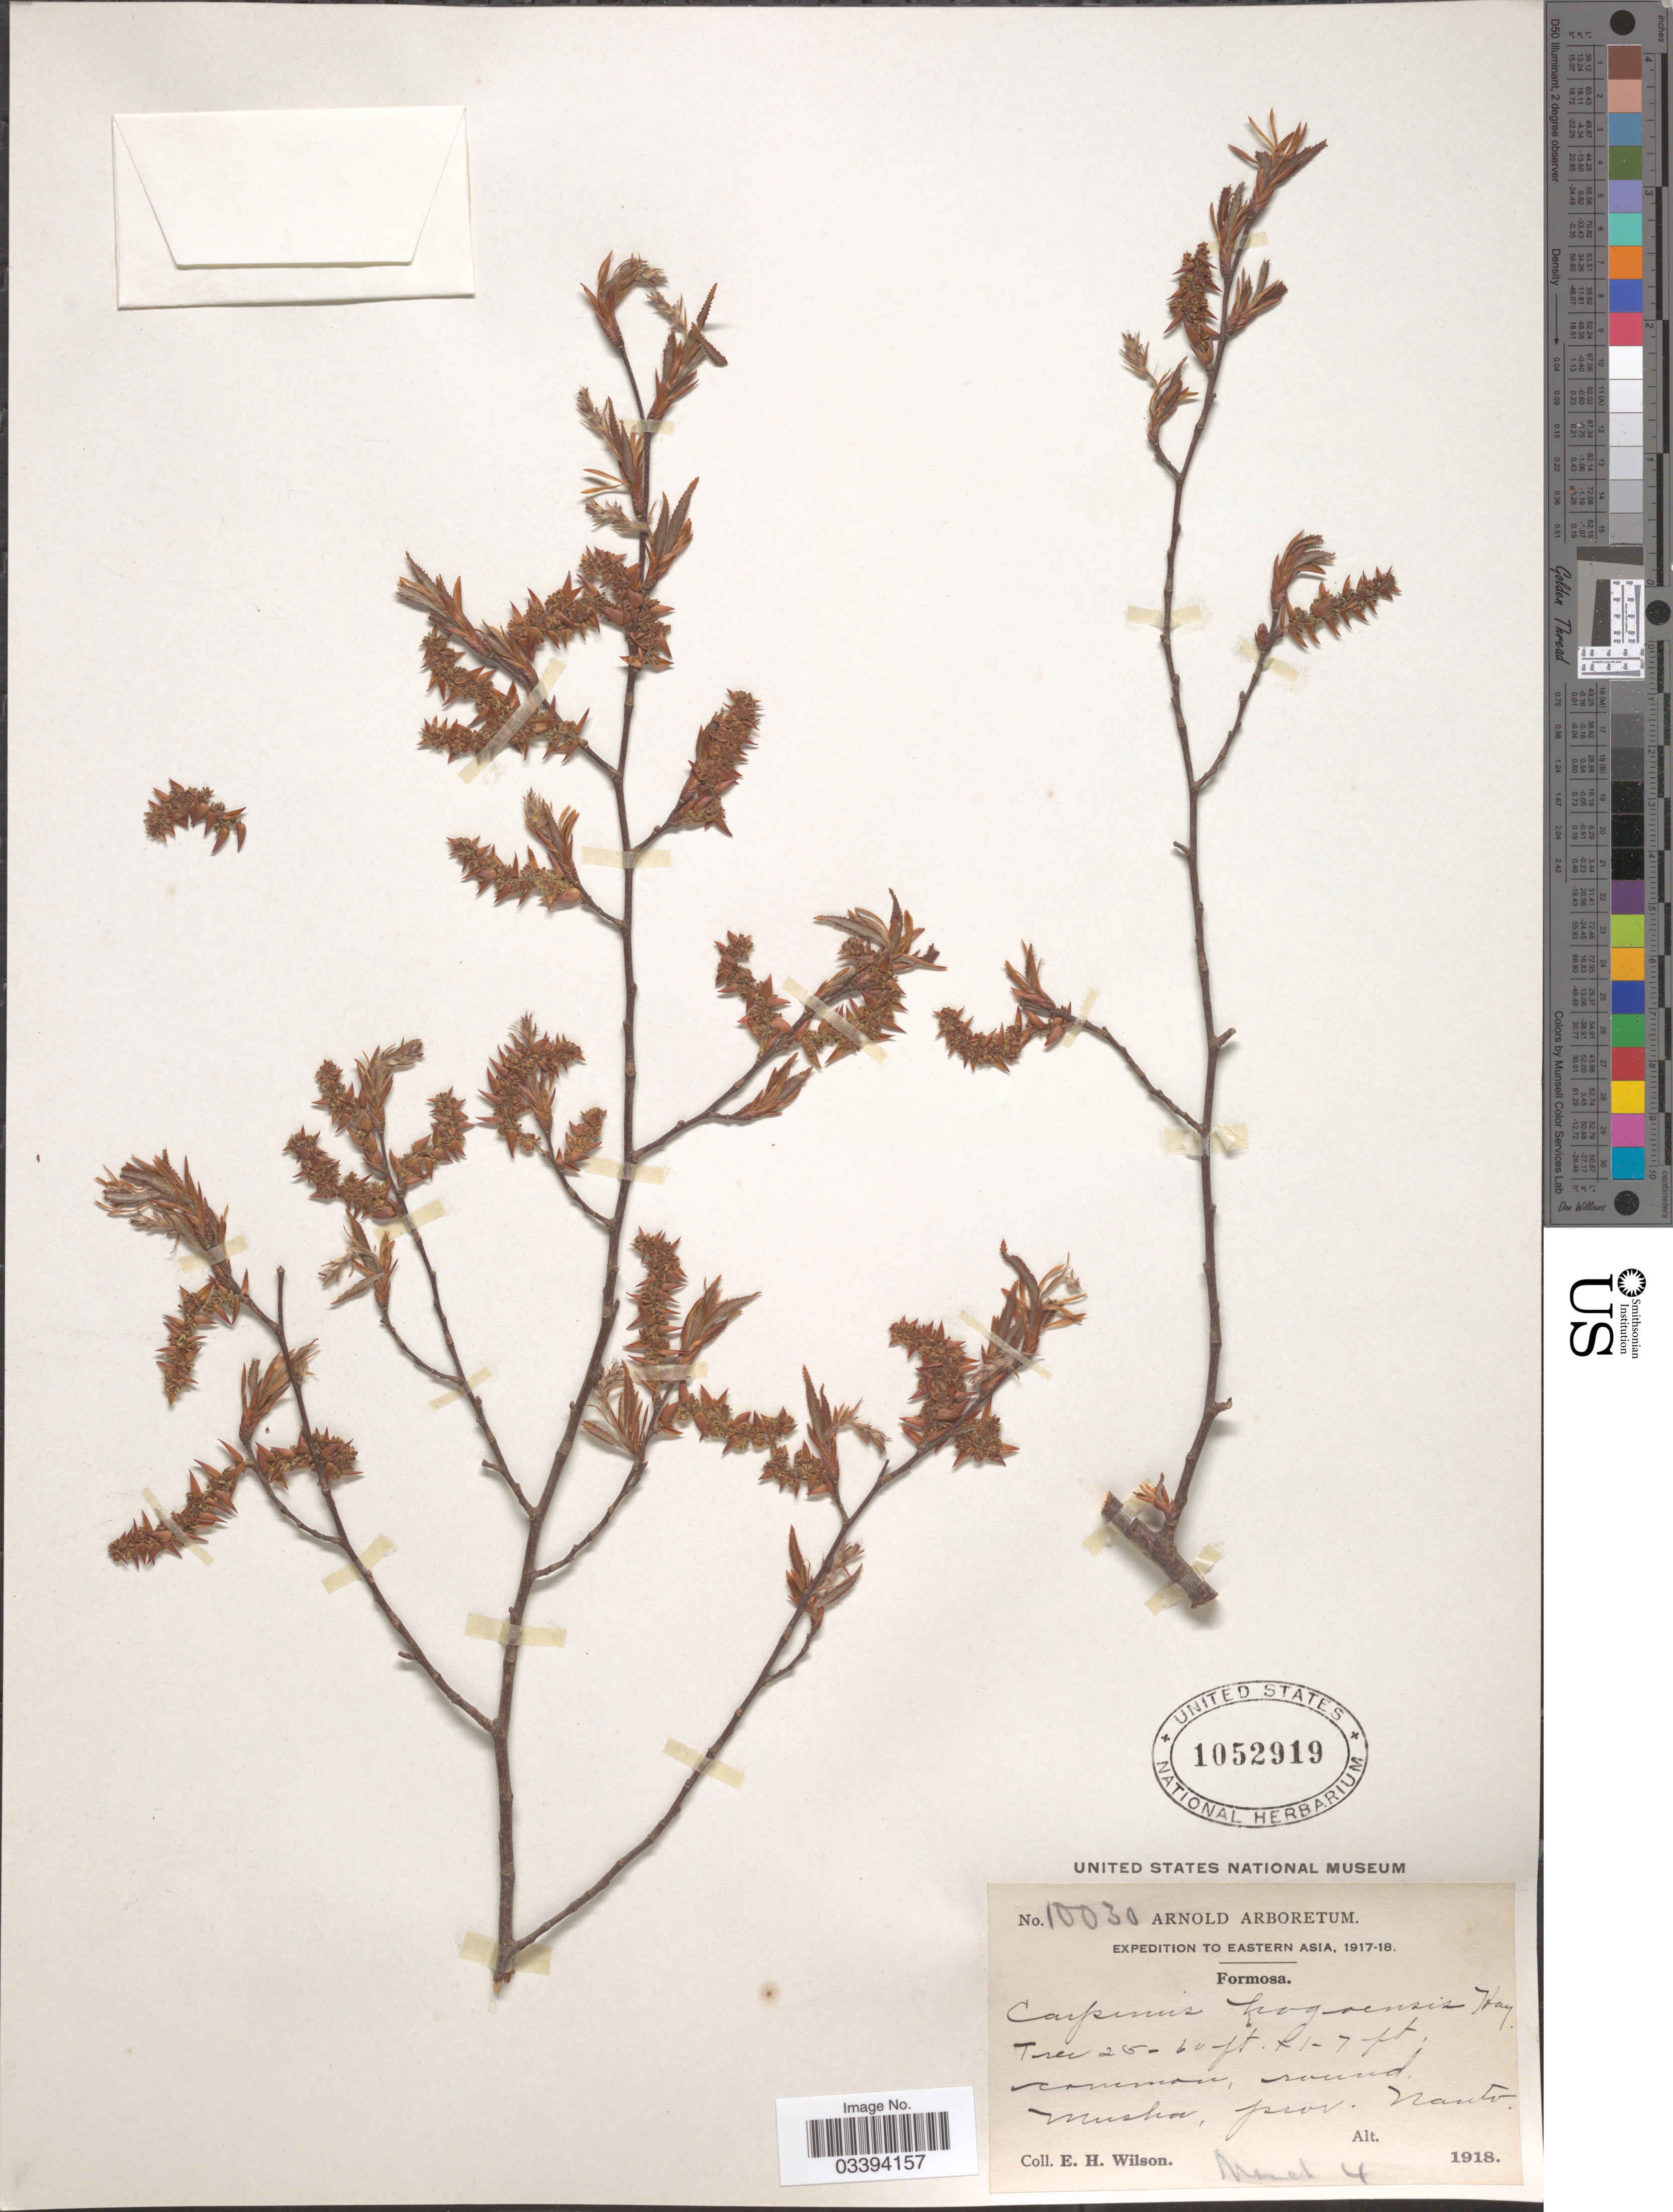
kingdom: Plantae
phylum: Tracheophyta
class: Magnoliopsida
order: Fagales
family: Betulaceae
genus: Carpinus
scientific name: Carpinus kawakamii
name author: Hayata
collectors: E. Wilson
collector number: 10030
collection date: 1918-03-04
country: Taiwan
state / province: Nantou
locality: Eastern Asia. Formosa. Muskov, prov. Nanto.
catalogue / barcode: US 1052919